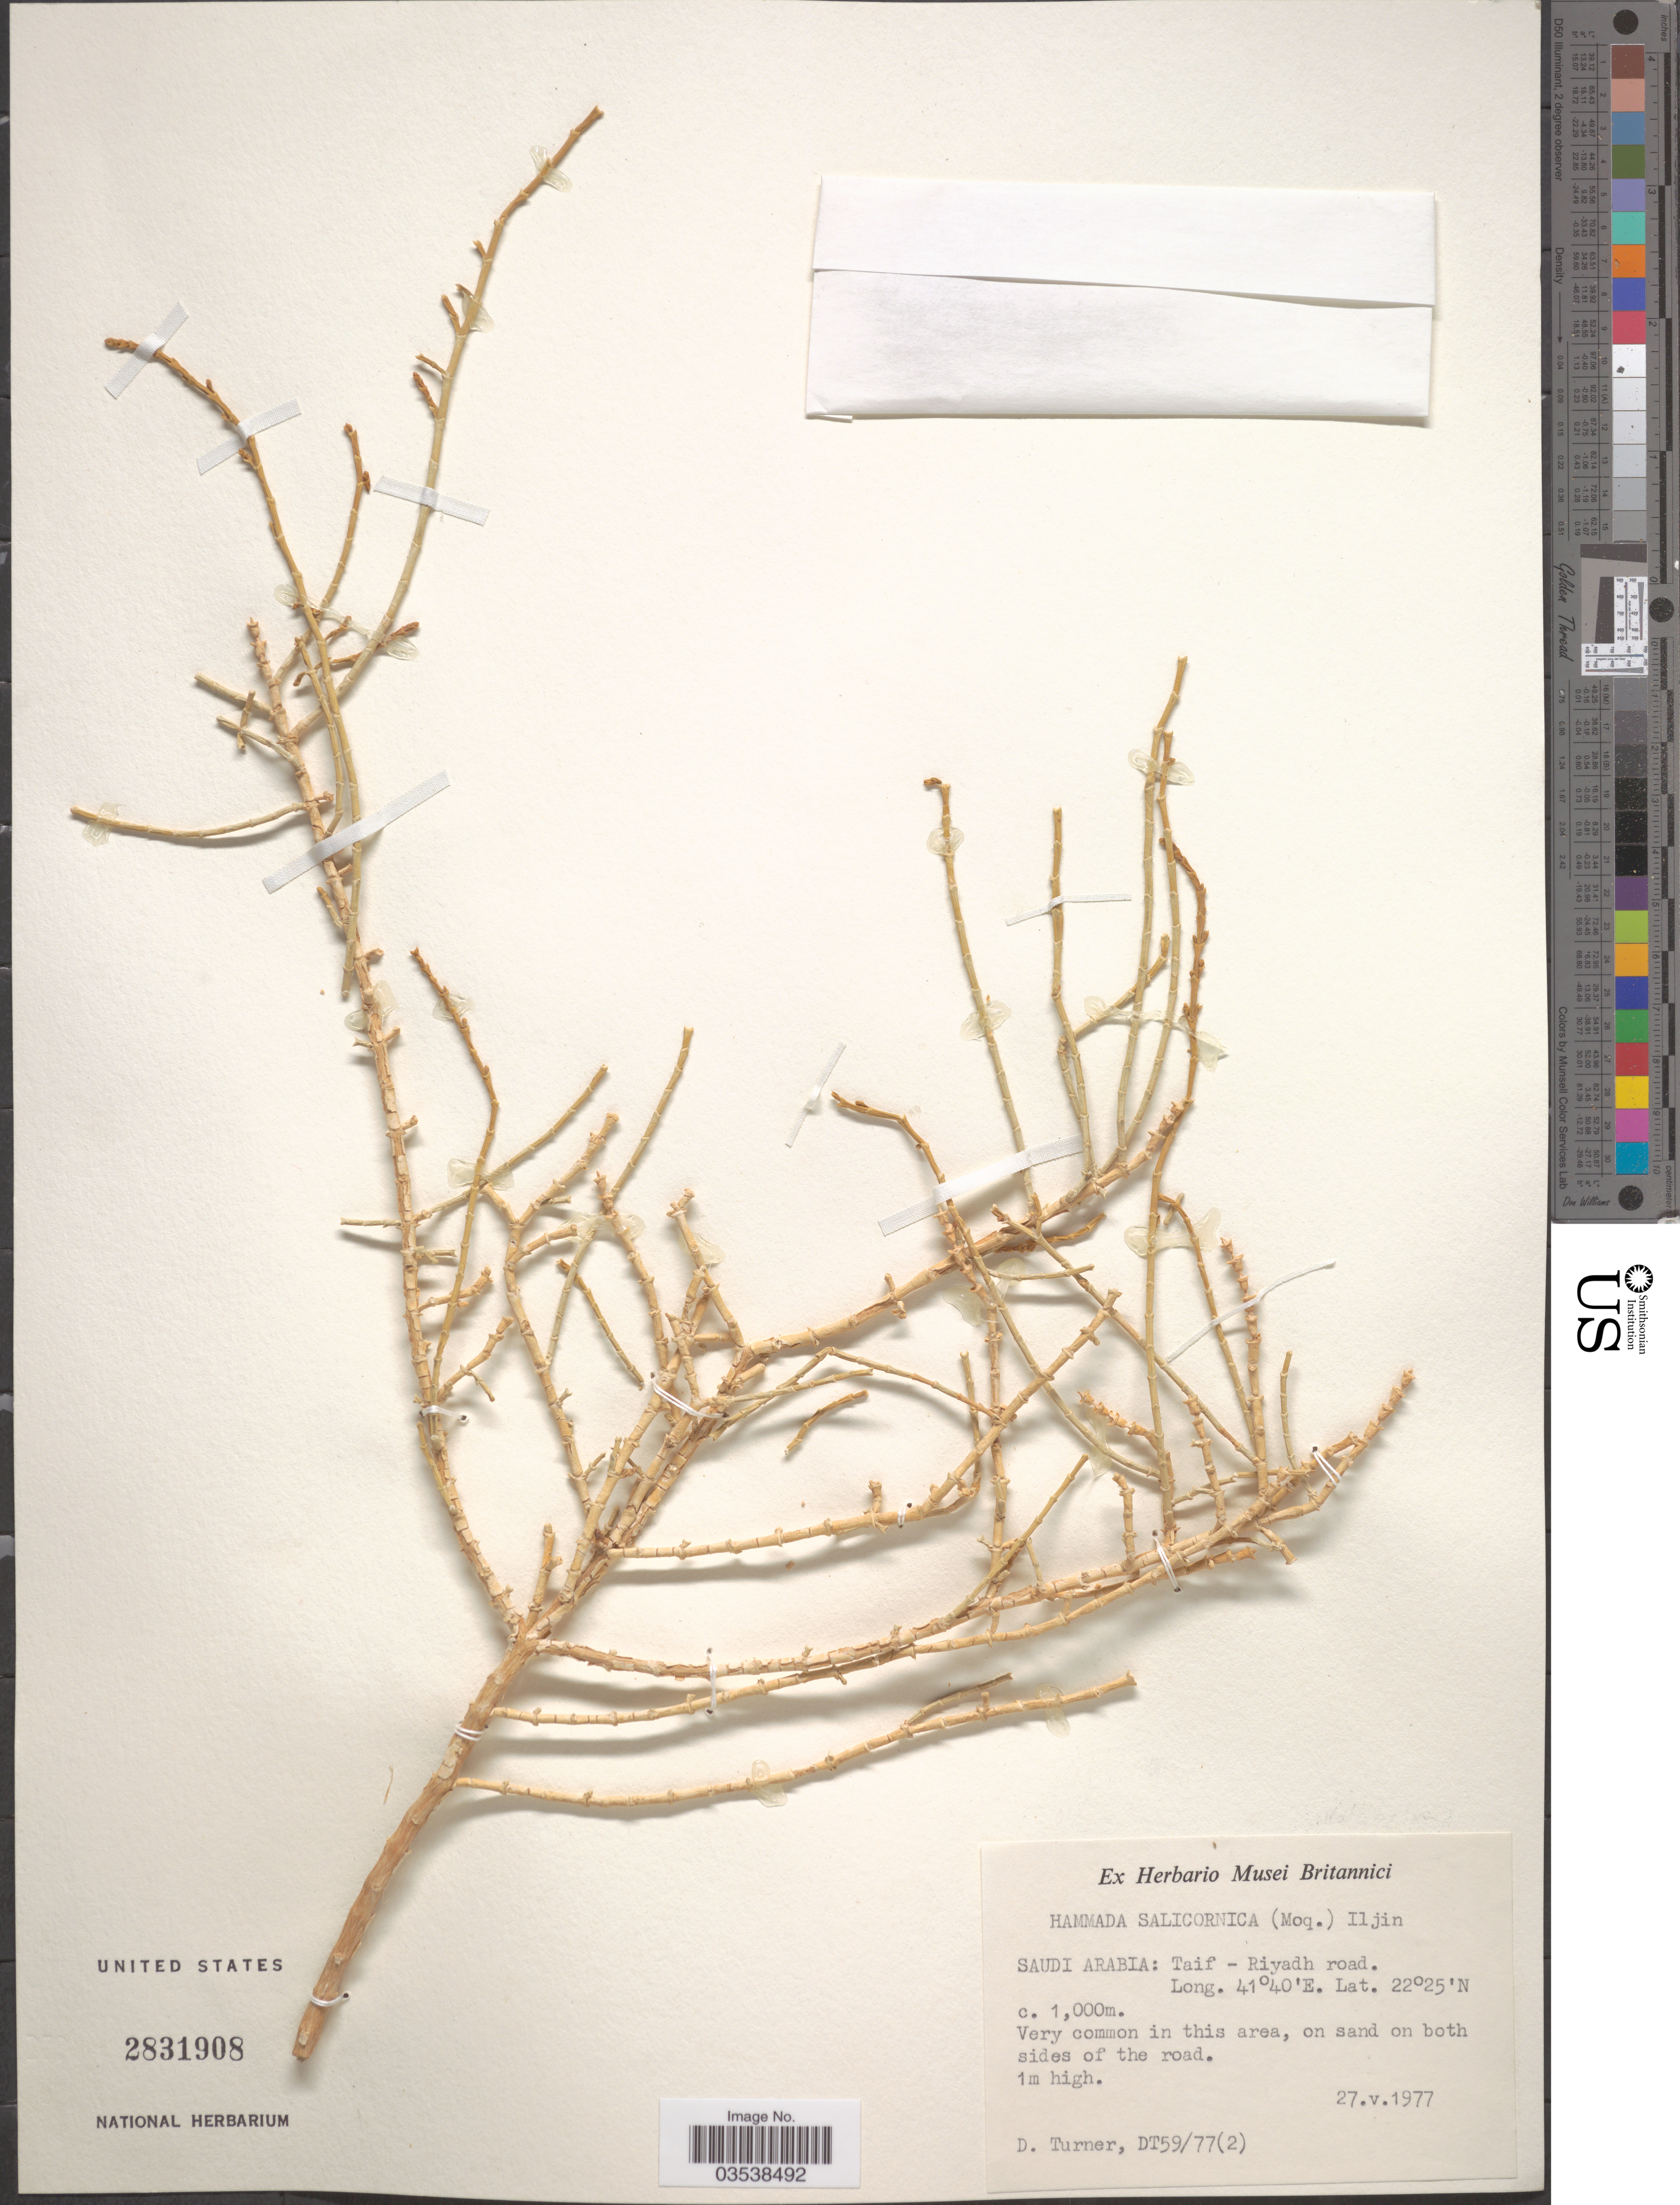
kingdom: Plantae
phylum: Tracheophyta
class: Magnoliopsida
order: Caryophyllales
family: Amaranthaceae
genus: Haloxylon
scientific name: Haloxylon salicornicum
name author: (Moq.) Bunge ex Boiss.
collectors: D. Turner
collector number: DT59/77(2)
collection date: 1977-05-27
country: Saudi Arabia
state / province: Ar Riyad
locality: Taif - Riyadh road.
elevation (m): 1000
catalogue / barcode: US 2831908